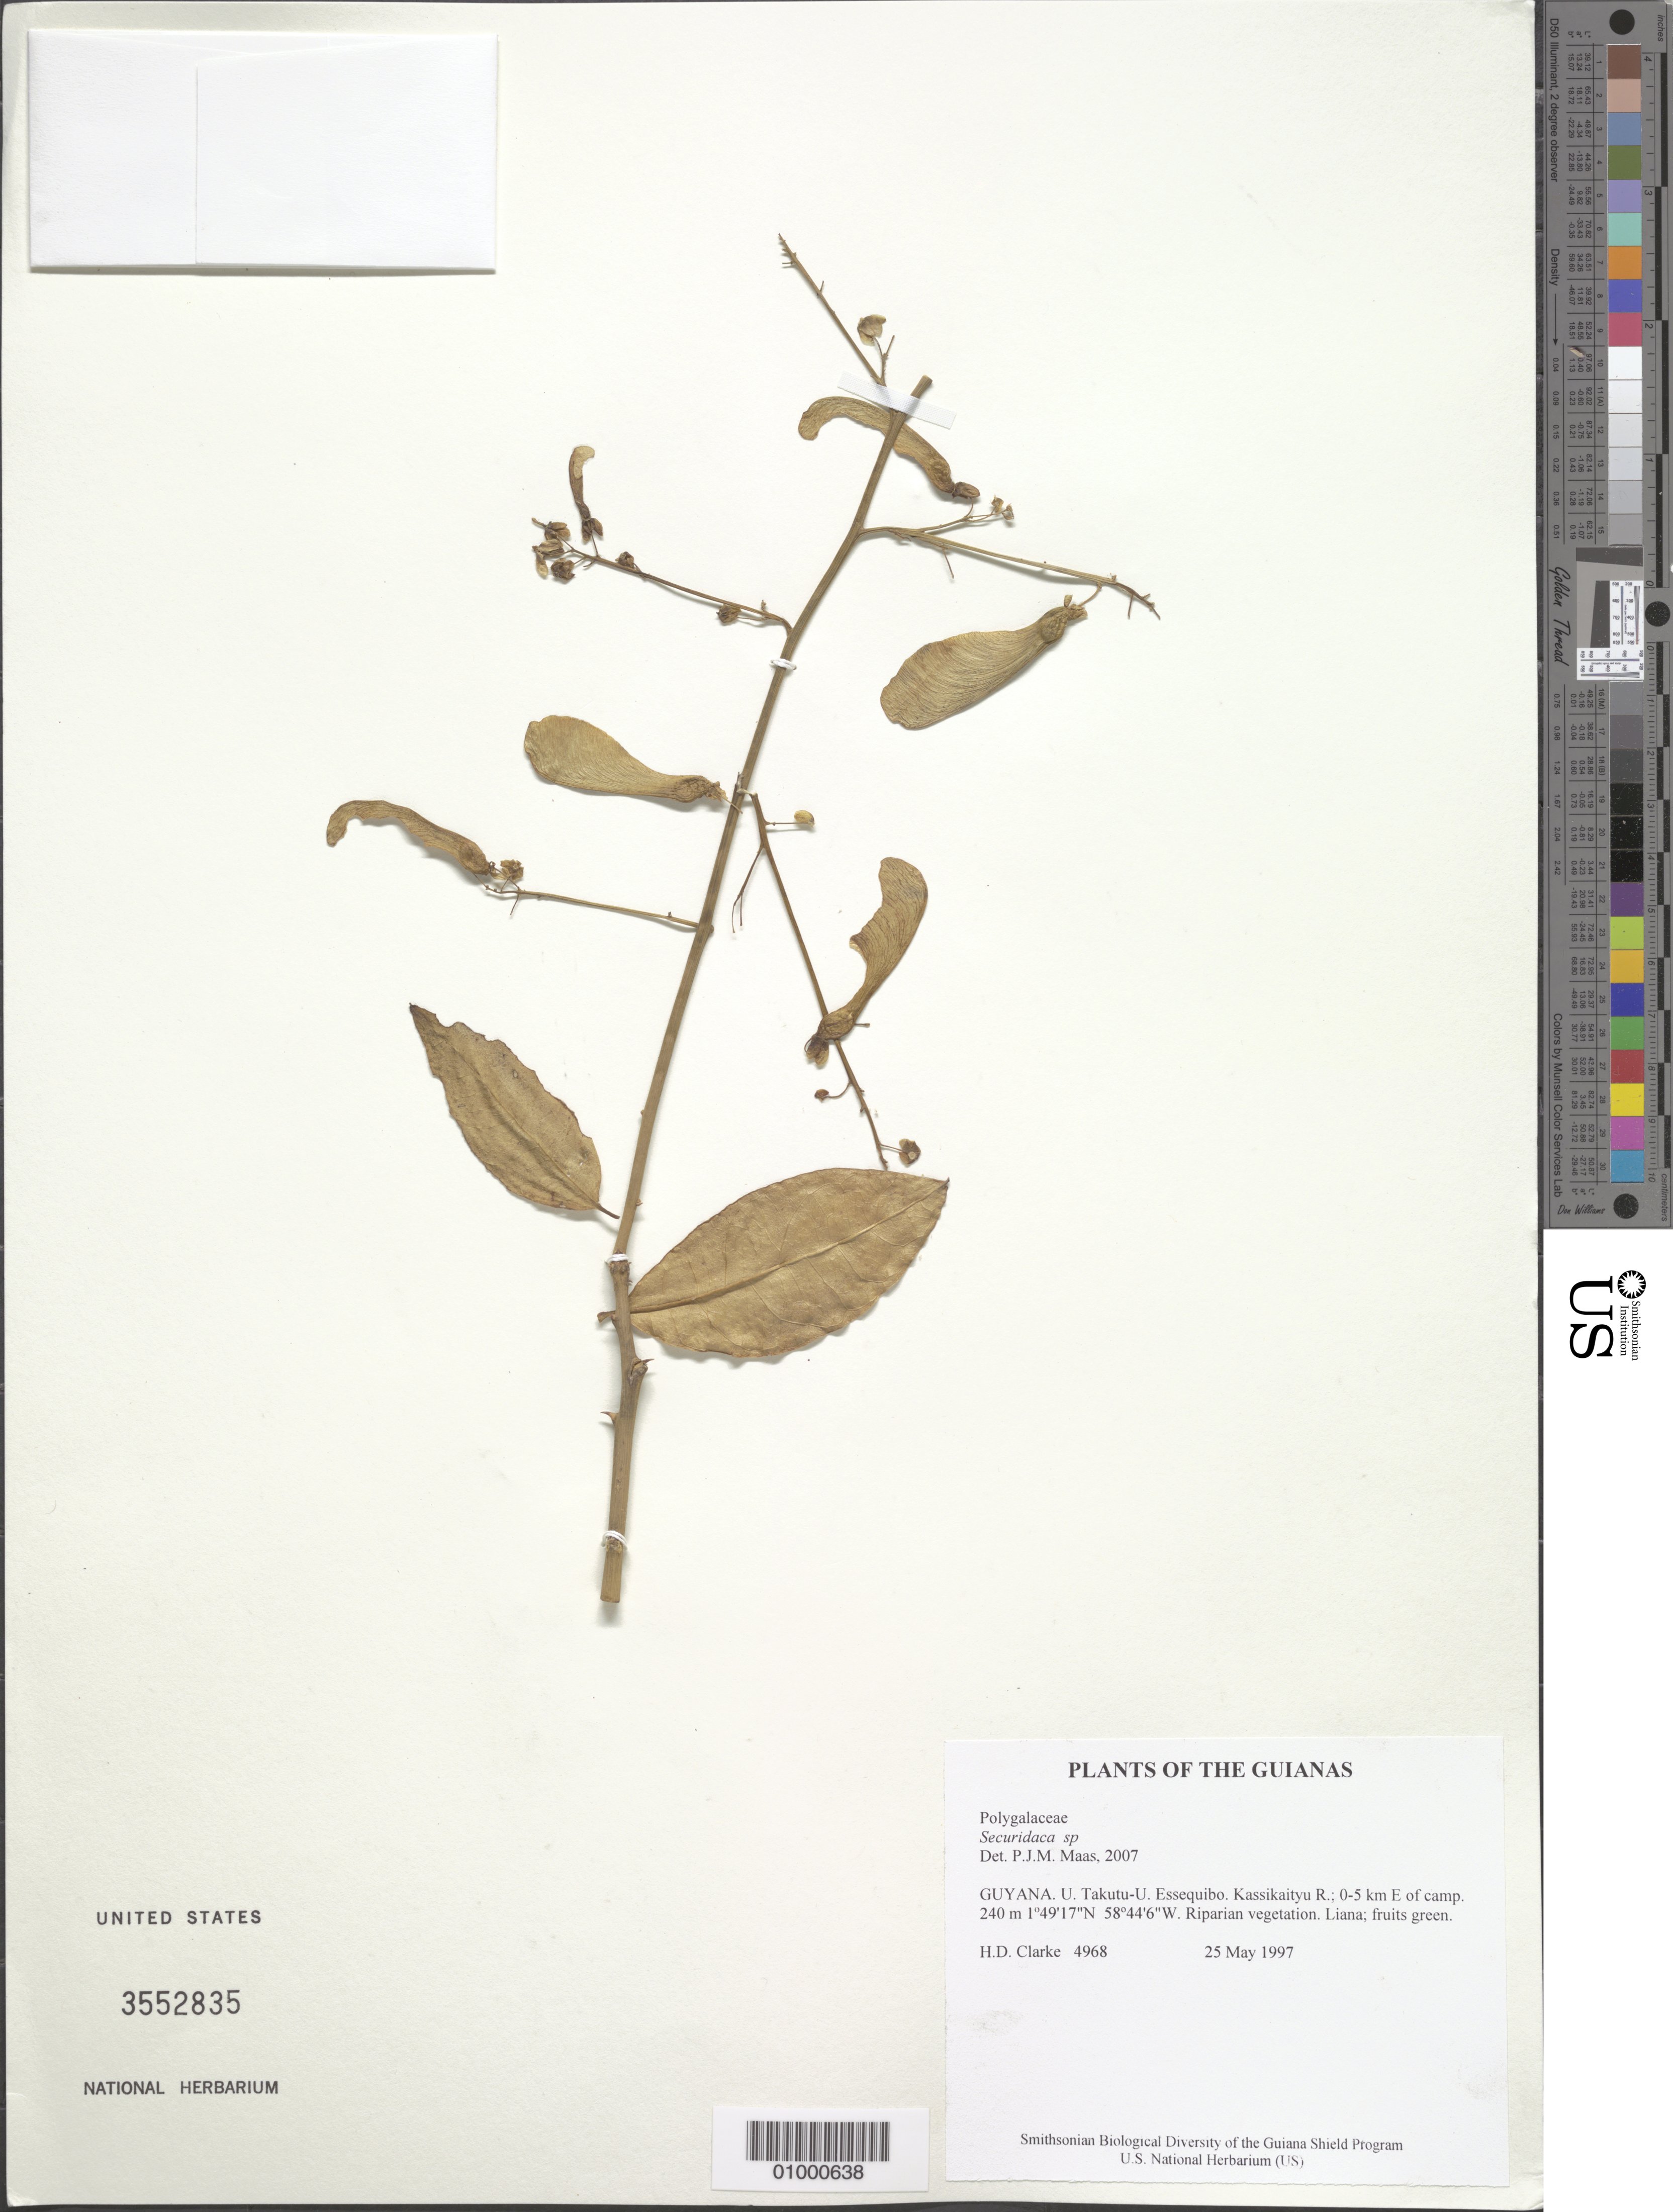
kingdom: Plantae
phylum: Tracheophyta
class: Magnoliopsida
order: Fabales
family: Polygalaceae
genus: Securidaca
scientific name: Securidaca sp.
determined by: Maas, Paul J. M.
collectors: H. D. Clarke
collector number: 4968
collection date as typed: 25 May 1997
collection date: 1997-05-25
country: Guyana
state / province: U. Takutu-U. Essequibo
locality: Kassikaityu R.; 0-5 km E of camp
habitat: Riparian vegetation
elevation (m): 240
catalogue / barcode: US 3552835